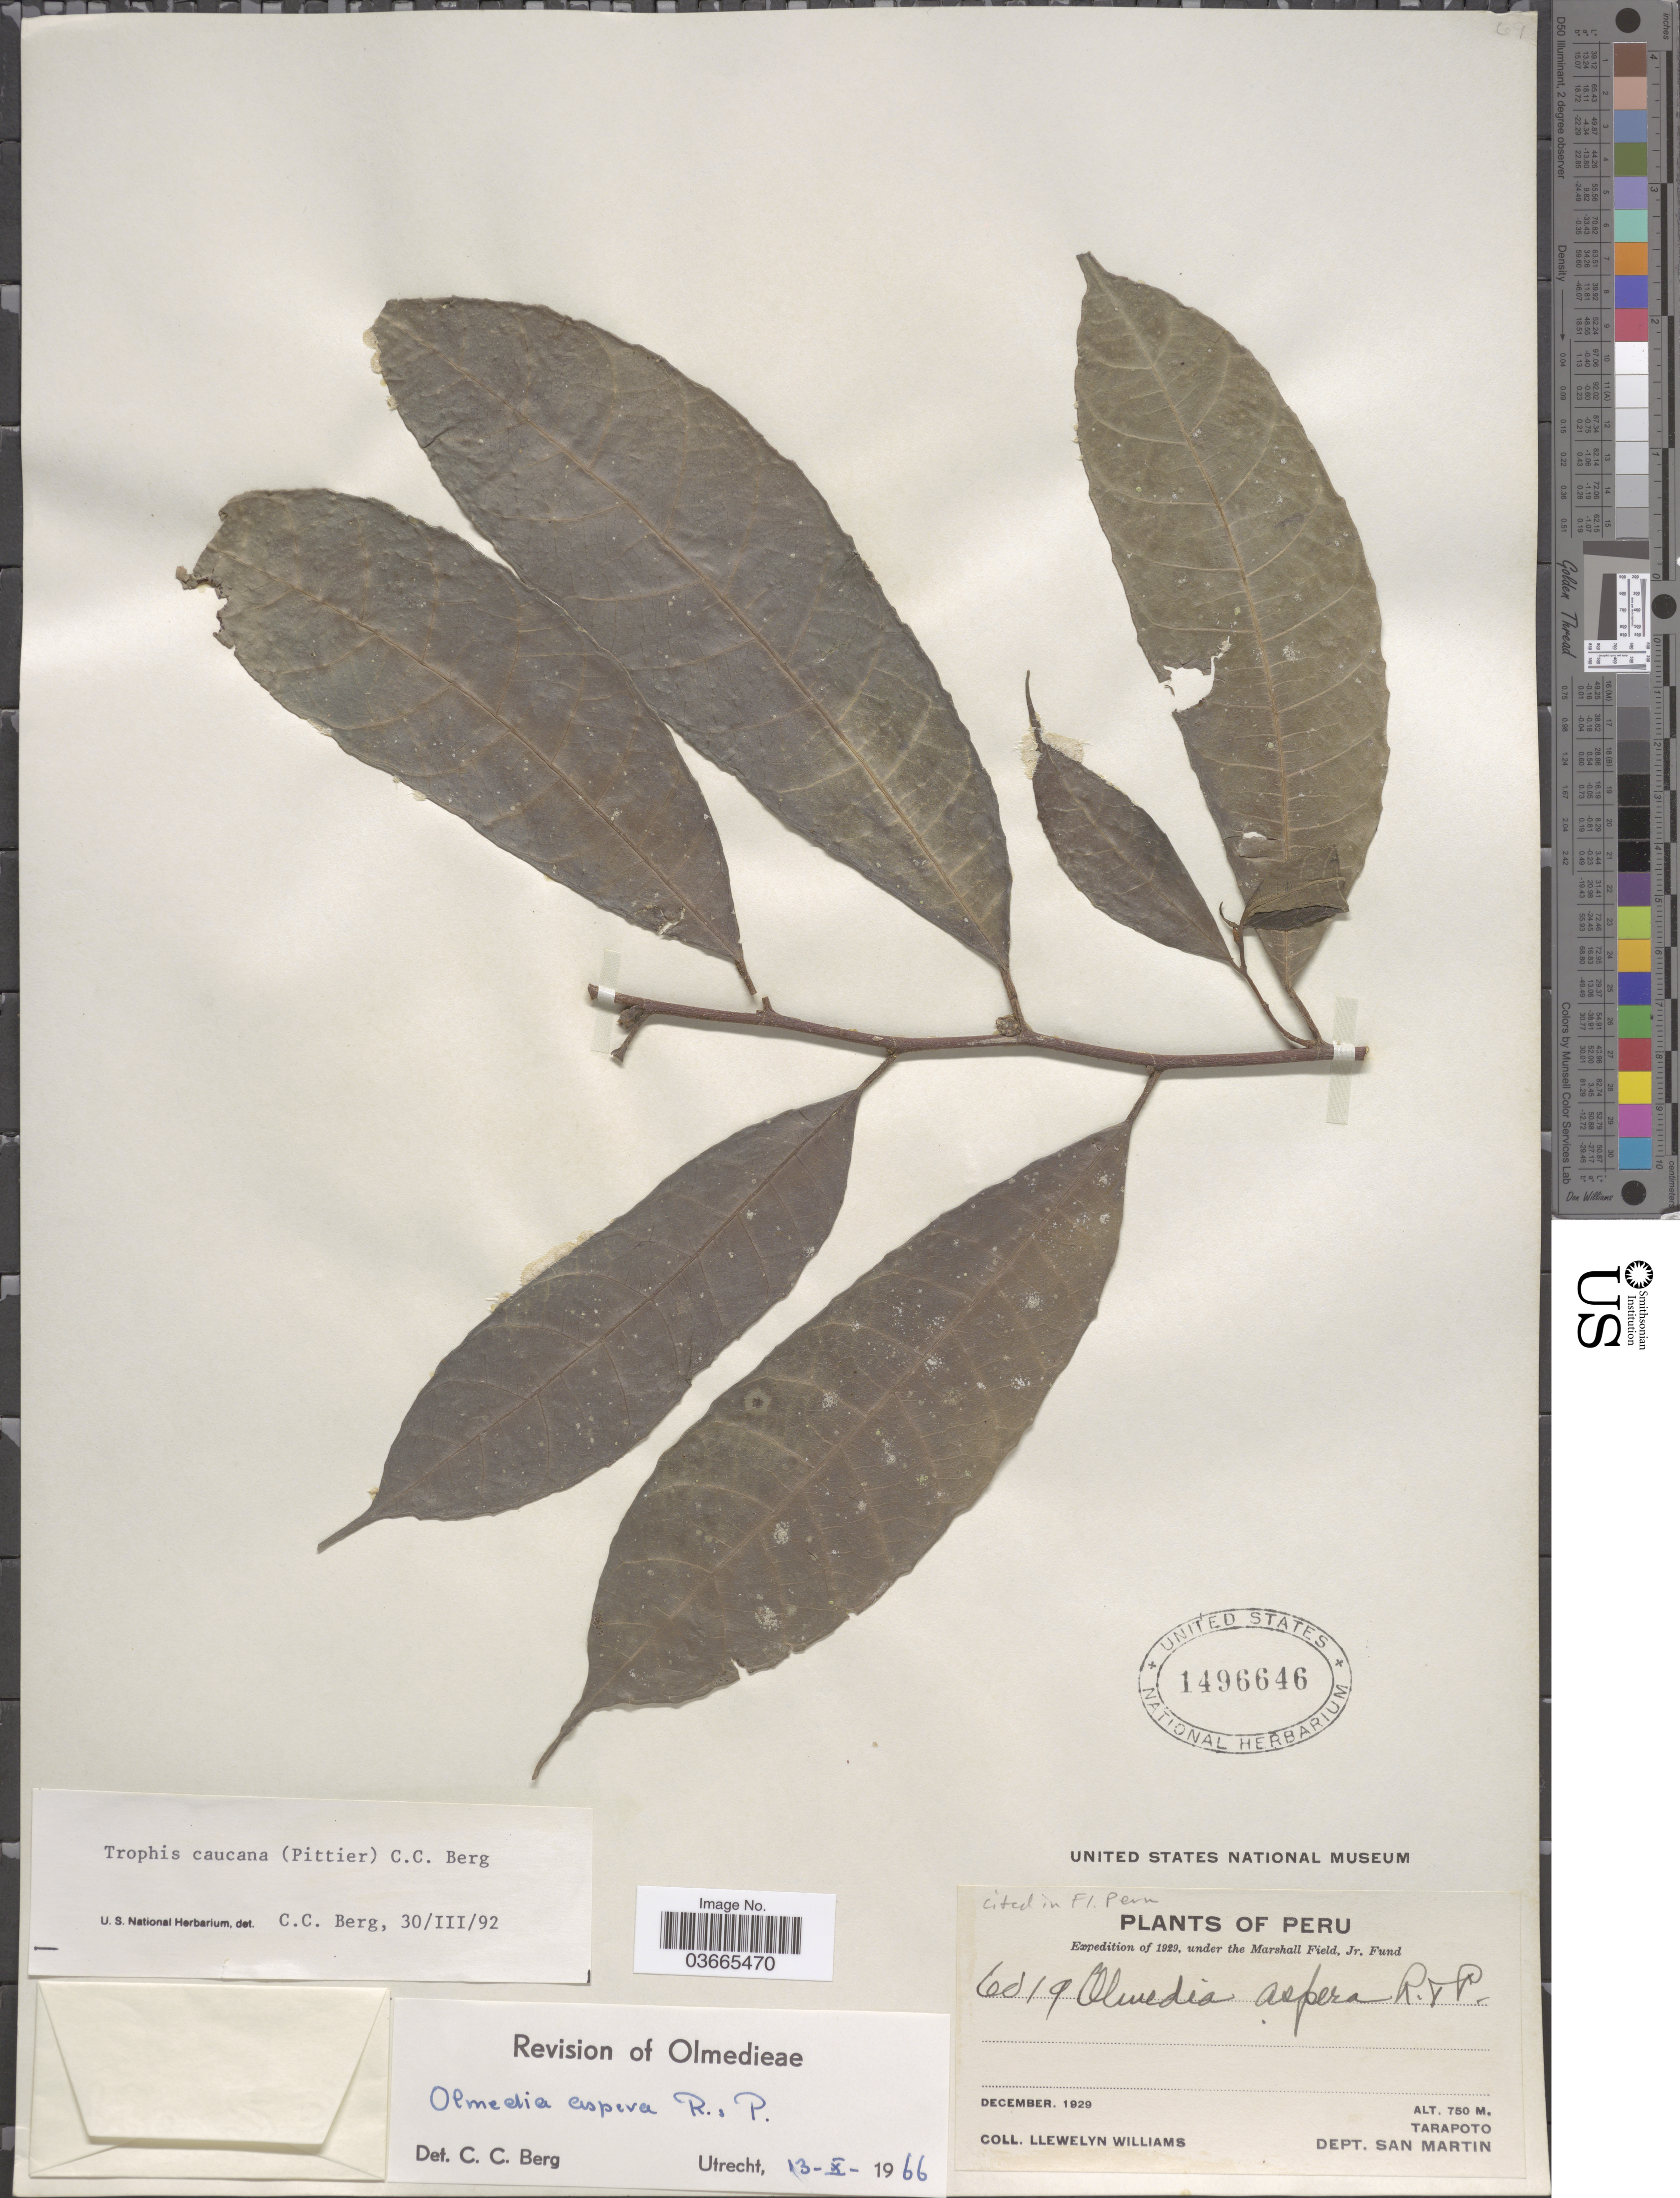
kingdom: Plantae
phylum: Tracheophyta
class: Magnoliopsida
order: Rosales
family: Moraceae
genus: Olmedia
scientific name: Olmedia aspera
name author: Ruiz & Pav.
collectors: Ll. Williams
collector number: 6819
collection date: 1929-12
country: Peru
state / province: San Martín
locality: Tarapoto. Dept. San Martin.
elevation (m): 750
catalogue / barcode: US 1496646